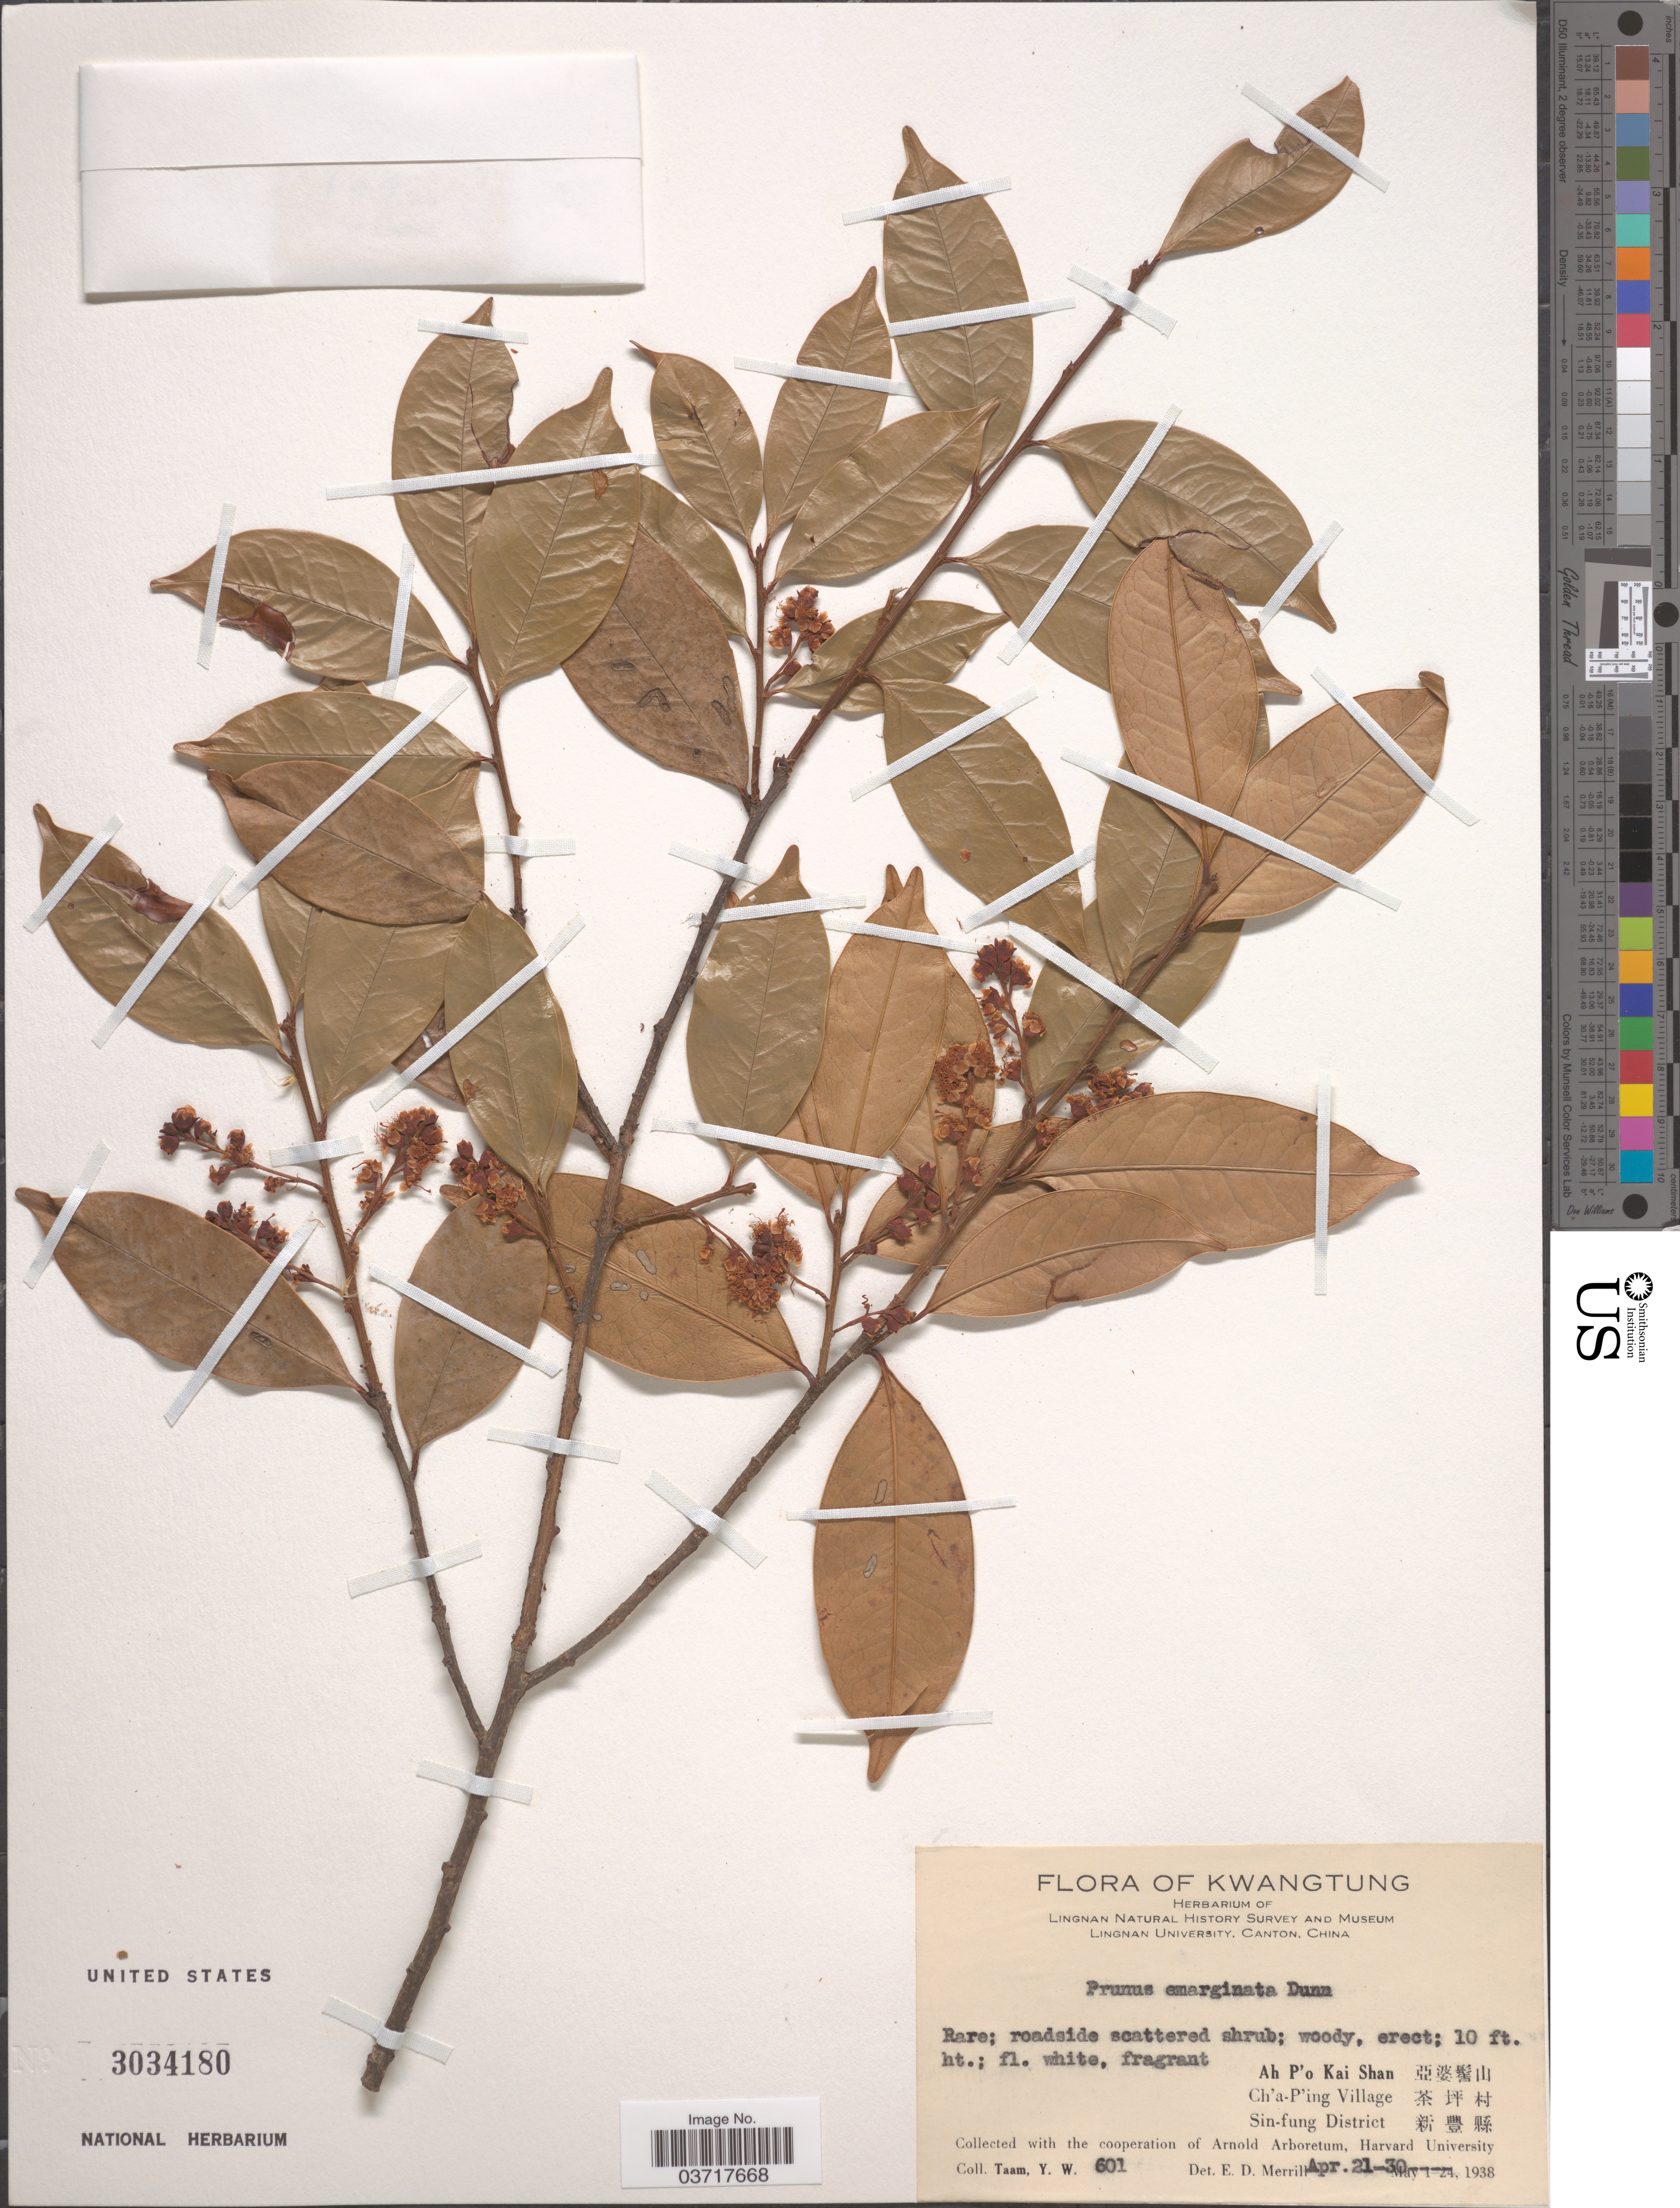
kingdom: Plantae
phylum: Tracheophyta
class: Magnoliopsida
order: Rosales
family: Rosaceae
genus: Prunus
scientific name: Prunus emarginata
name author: (Douglas ex Hook.) Eaton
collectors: Y. W. Taam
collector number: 601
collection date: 1938-04-21/1938-04-30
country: China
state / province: Guangdong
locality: Kwangtung. Ah P'o Kai Shan X. Ch'a-P'ing Village X. Sin-fung District X.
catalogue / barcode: US 3034180